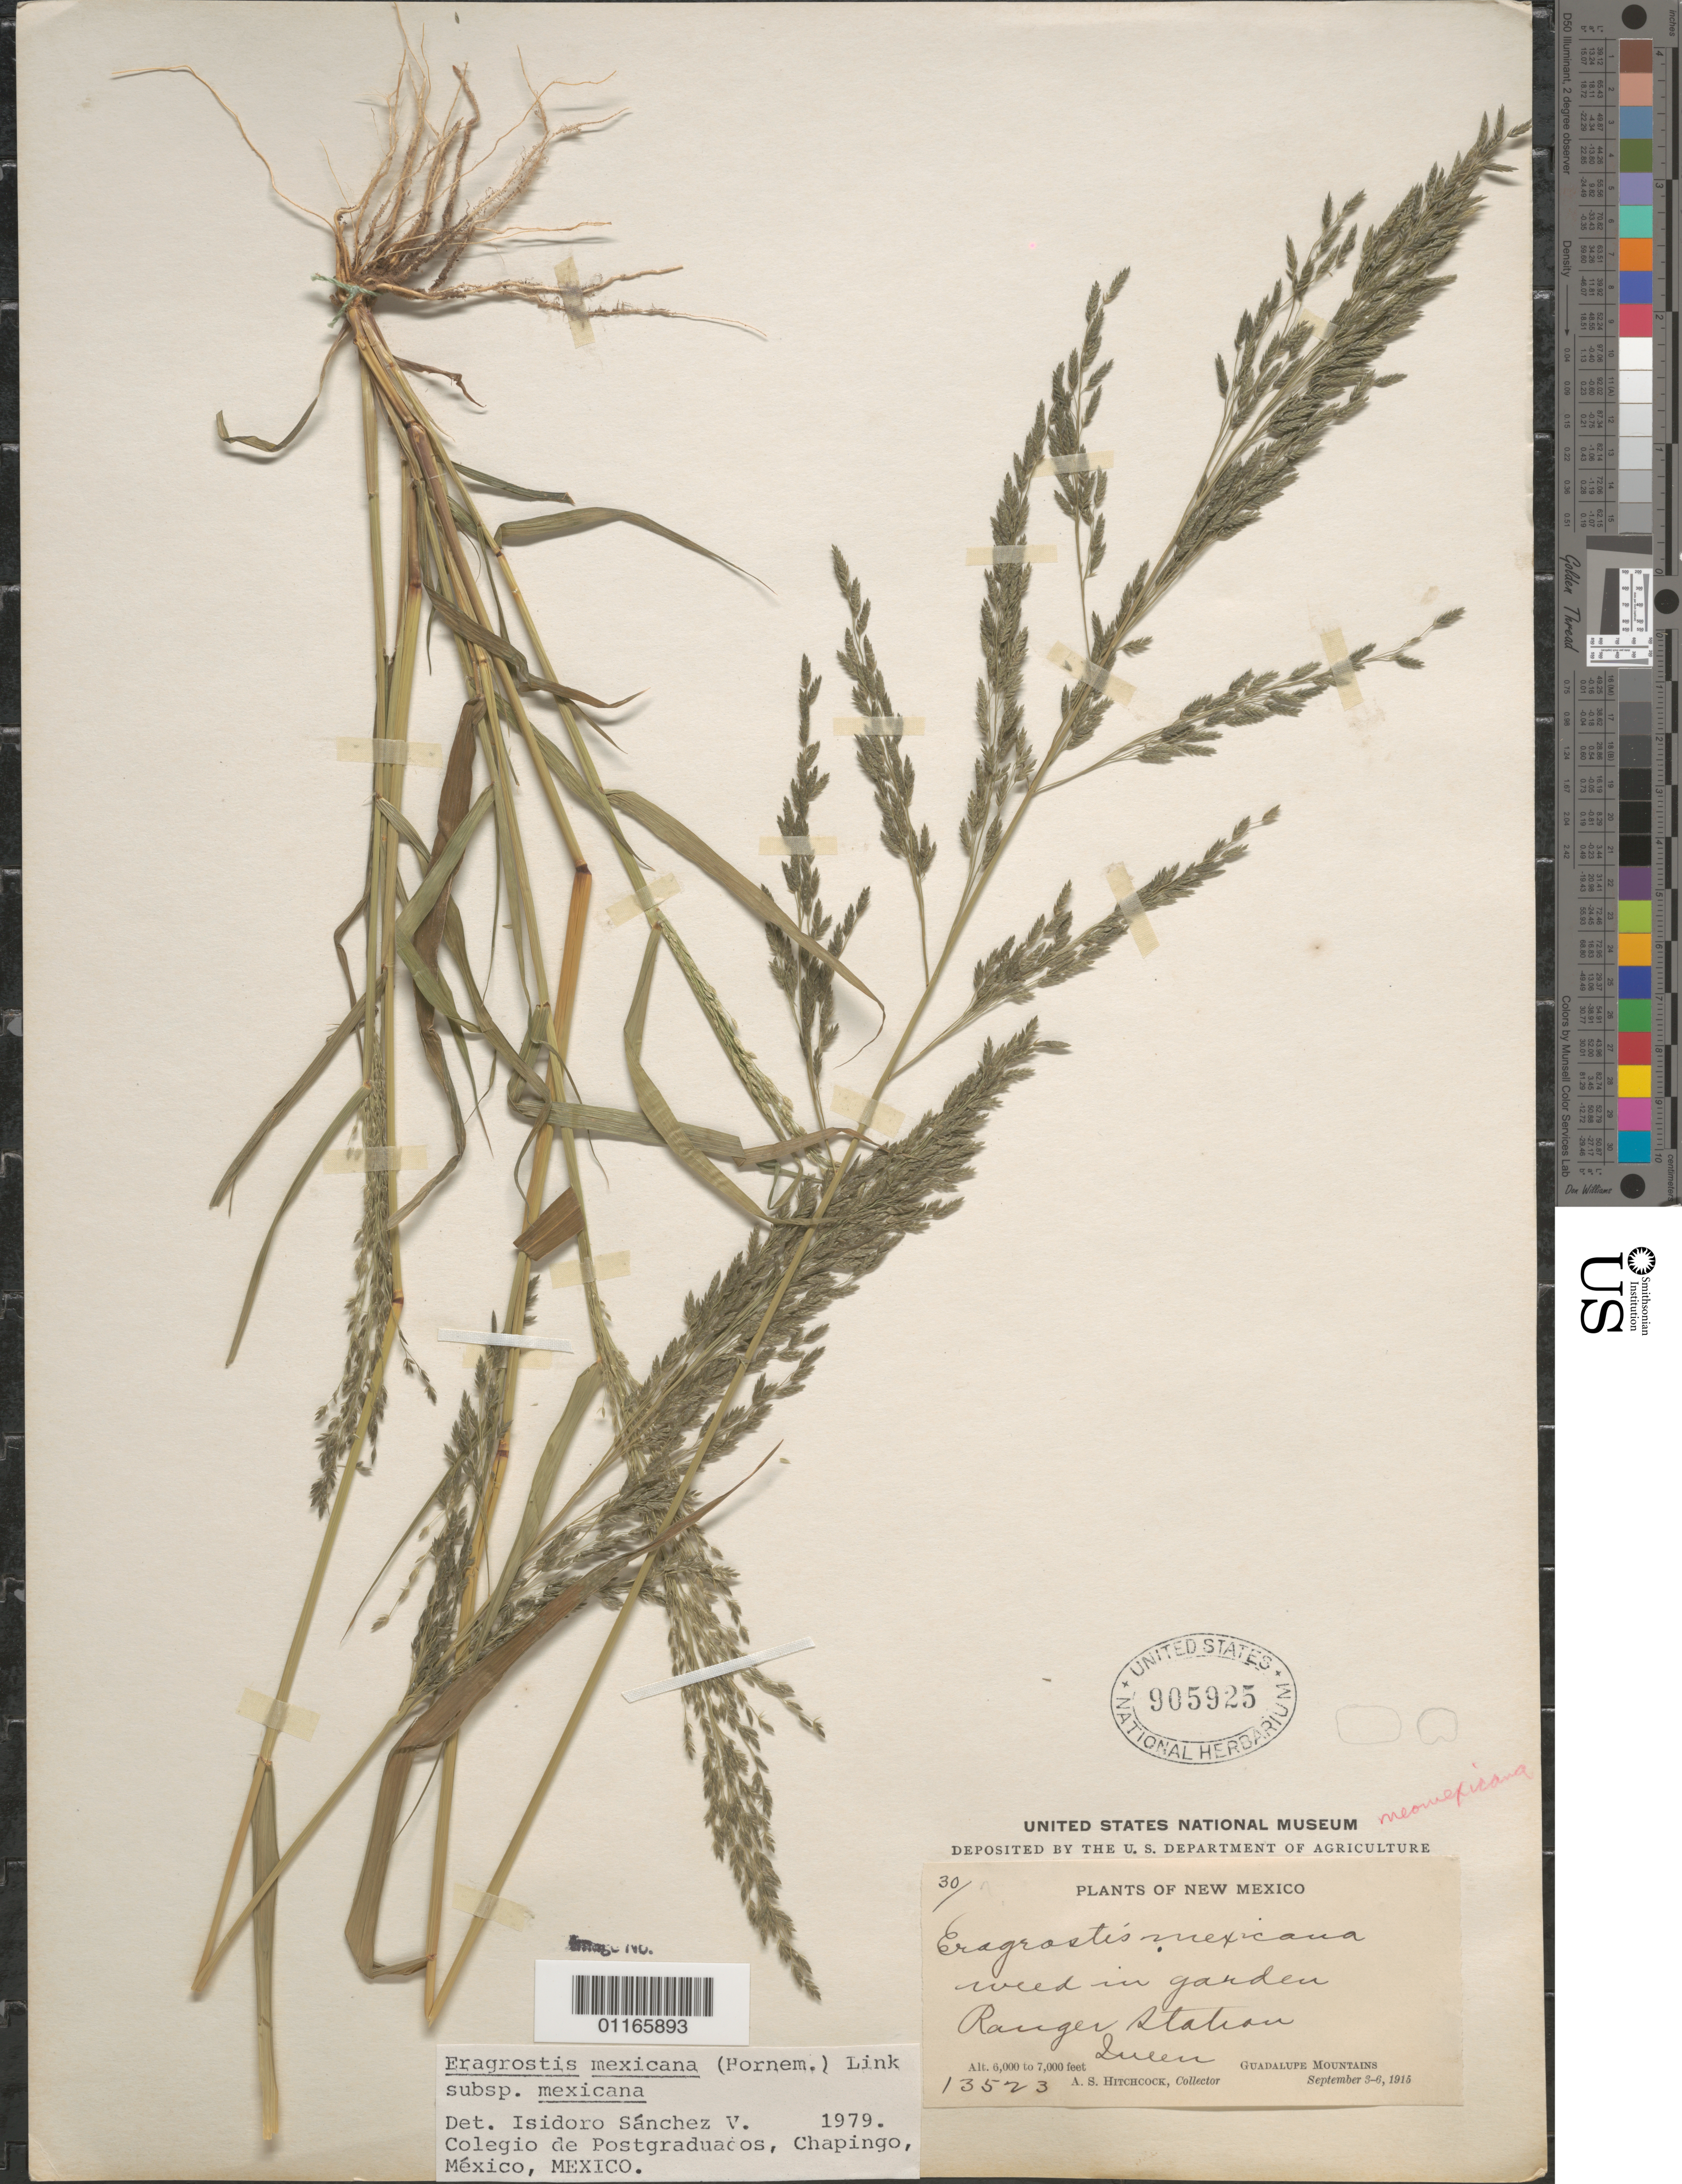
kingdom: Plantae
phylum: Tracheophyta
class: Liliopsida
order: Poales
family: Poaceae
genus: Eragrostis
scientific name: Eragrostis mexicana subsp. mexicana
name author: (Hornem.) Link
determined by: Sánchez Vega, Isidoro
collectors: A. S. Hitchcock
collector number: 13523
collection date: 1915-09-03/1915-09-06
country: United States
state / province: New Mexico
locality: Ranger Station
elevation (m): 1829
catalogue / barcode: US 905925